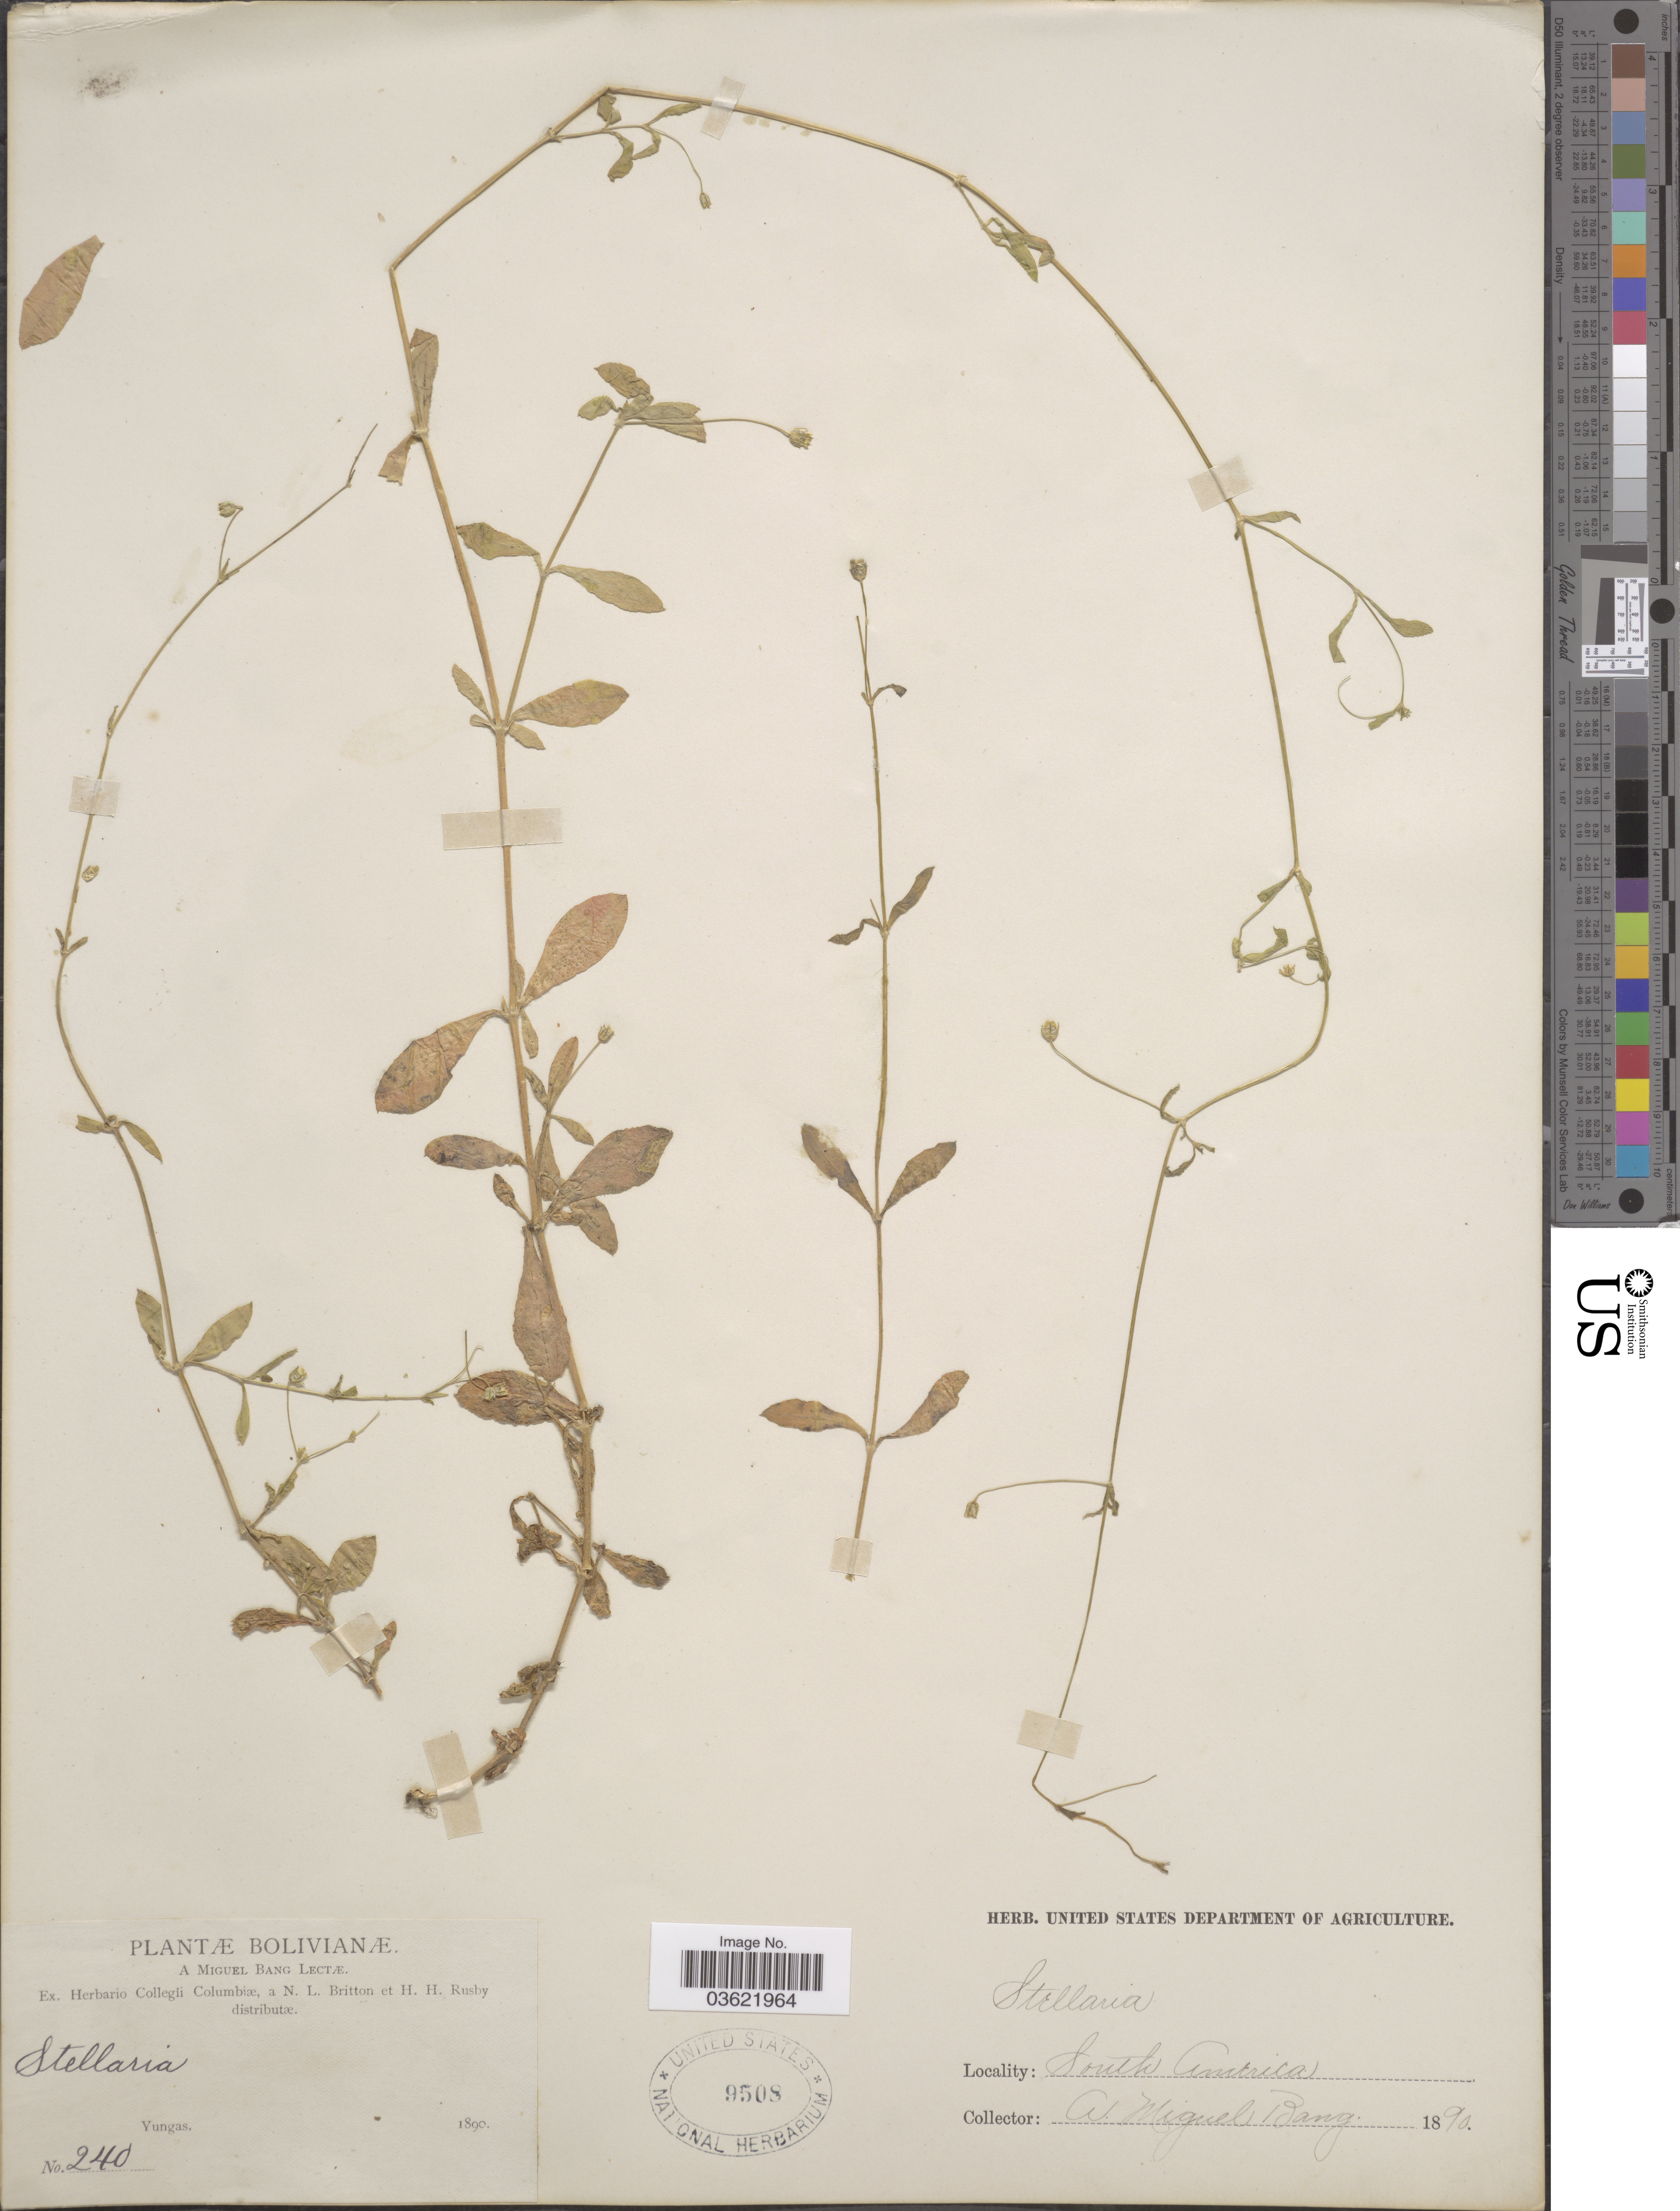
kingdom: Plantae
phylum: Tracheophyta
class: Magnoliopsida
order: Caryophyllales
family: Caryophyllaceae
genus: Arenaria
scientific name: Arenaria lanuginosa var. megalantha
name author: Rohrb.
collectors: M. Bang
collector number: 240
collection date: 1890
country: Bolivia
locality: Yungas.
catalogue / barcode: US 9508